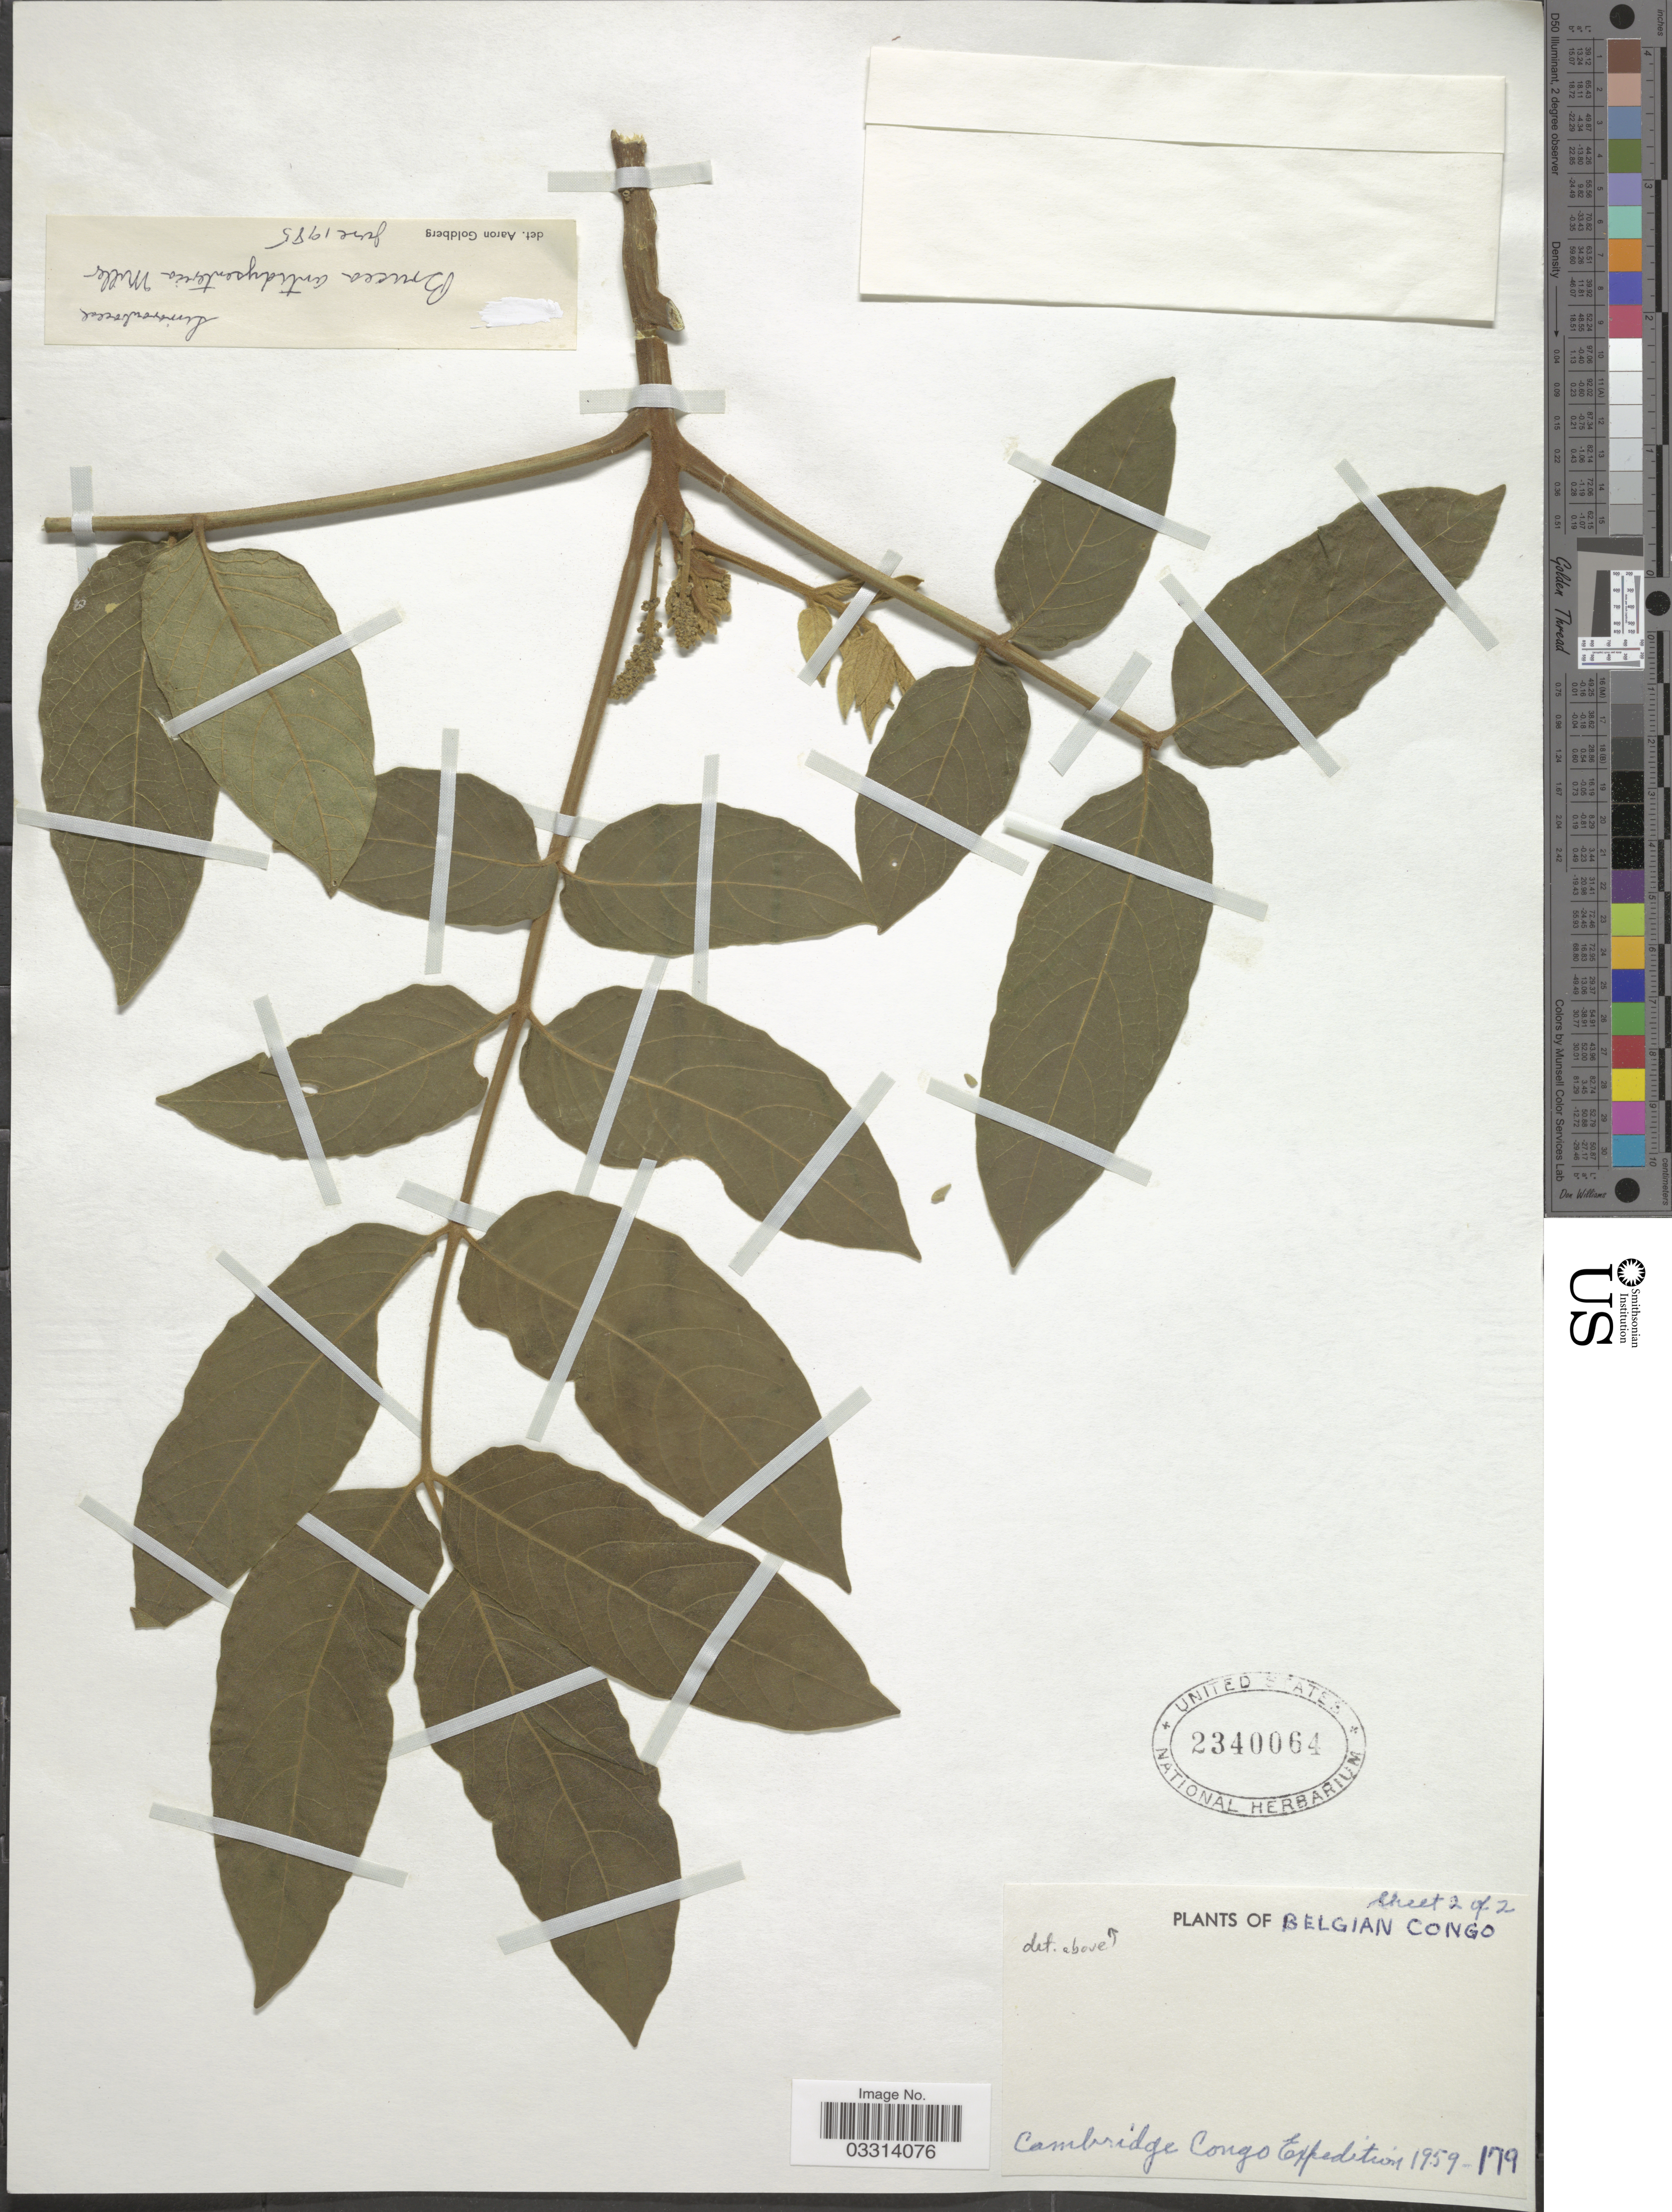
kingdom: Plantae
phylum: Tracheophyta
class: Magnoliopsida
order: Sapindales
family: Simaroubaceae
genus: Brucea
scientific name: Brucea antidysenterica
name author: J.F. Mill.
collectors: Cambridge Congo Expedition 1959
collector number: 179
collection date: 1959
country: Congo, Democratic Republic of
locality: Belgian Congo.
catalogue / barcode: US 2340064